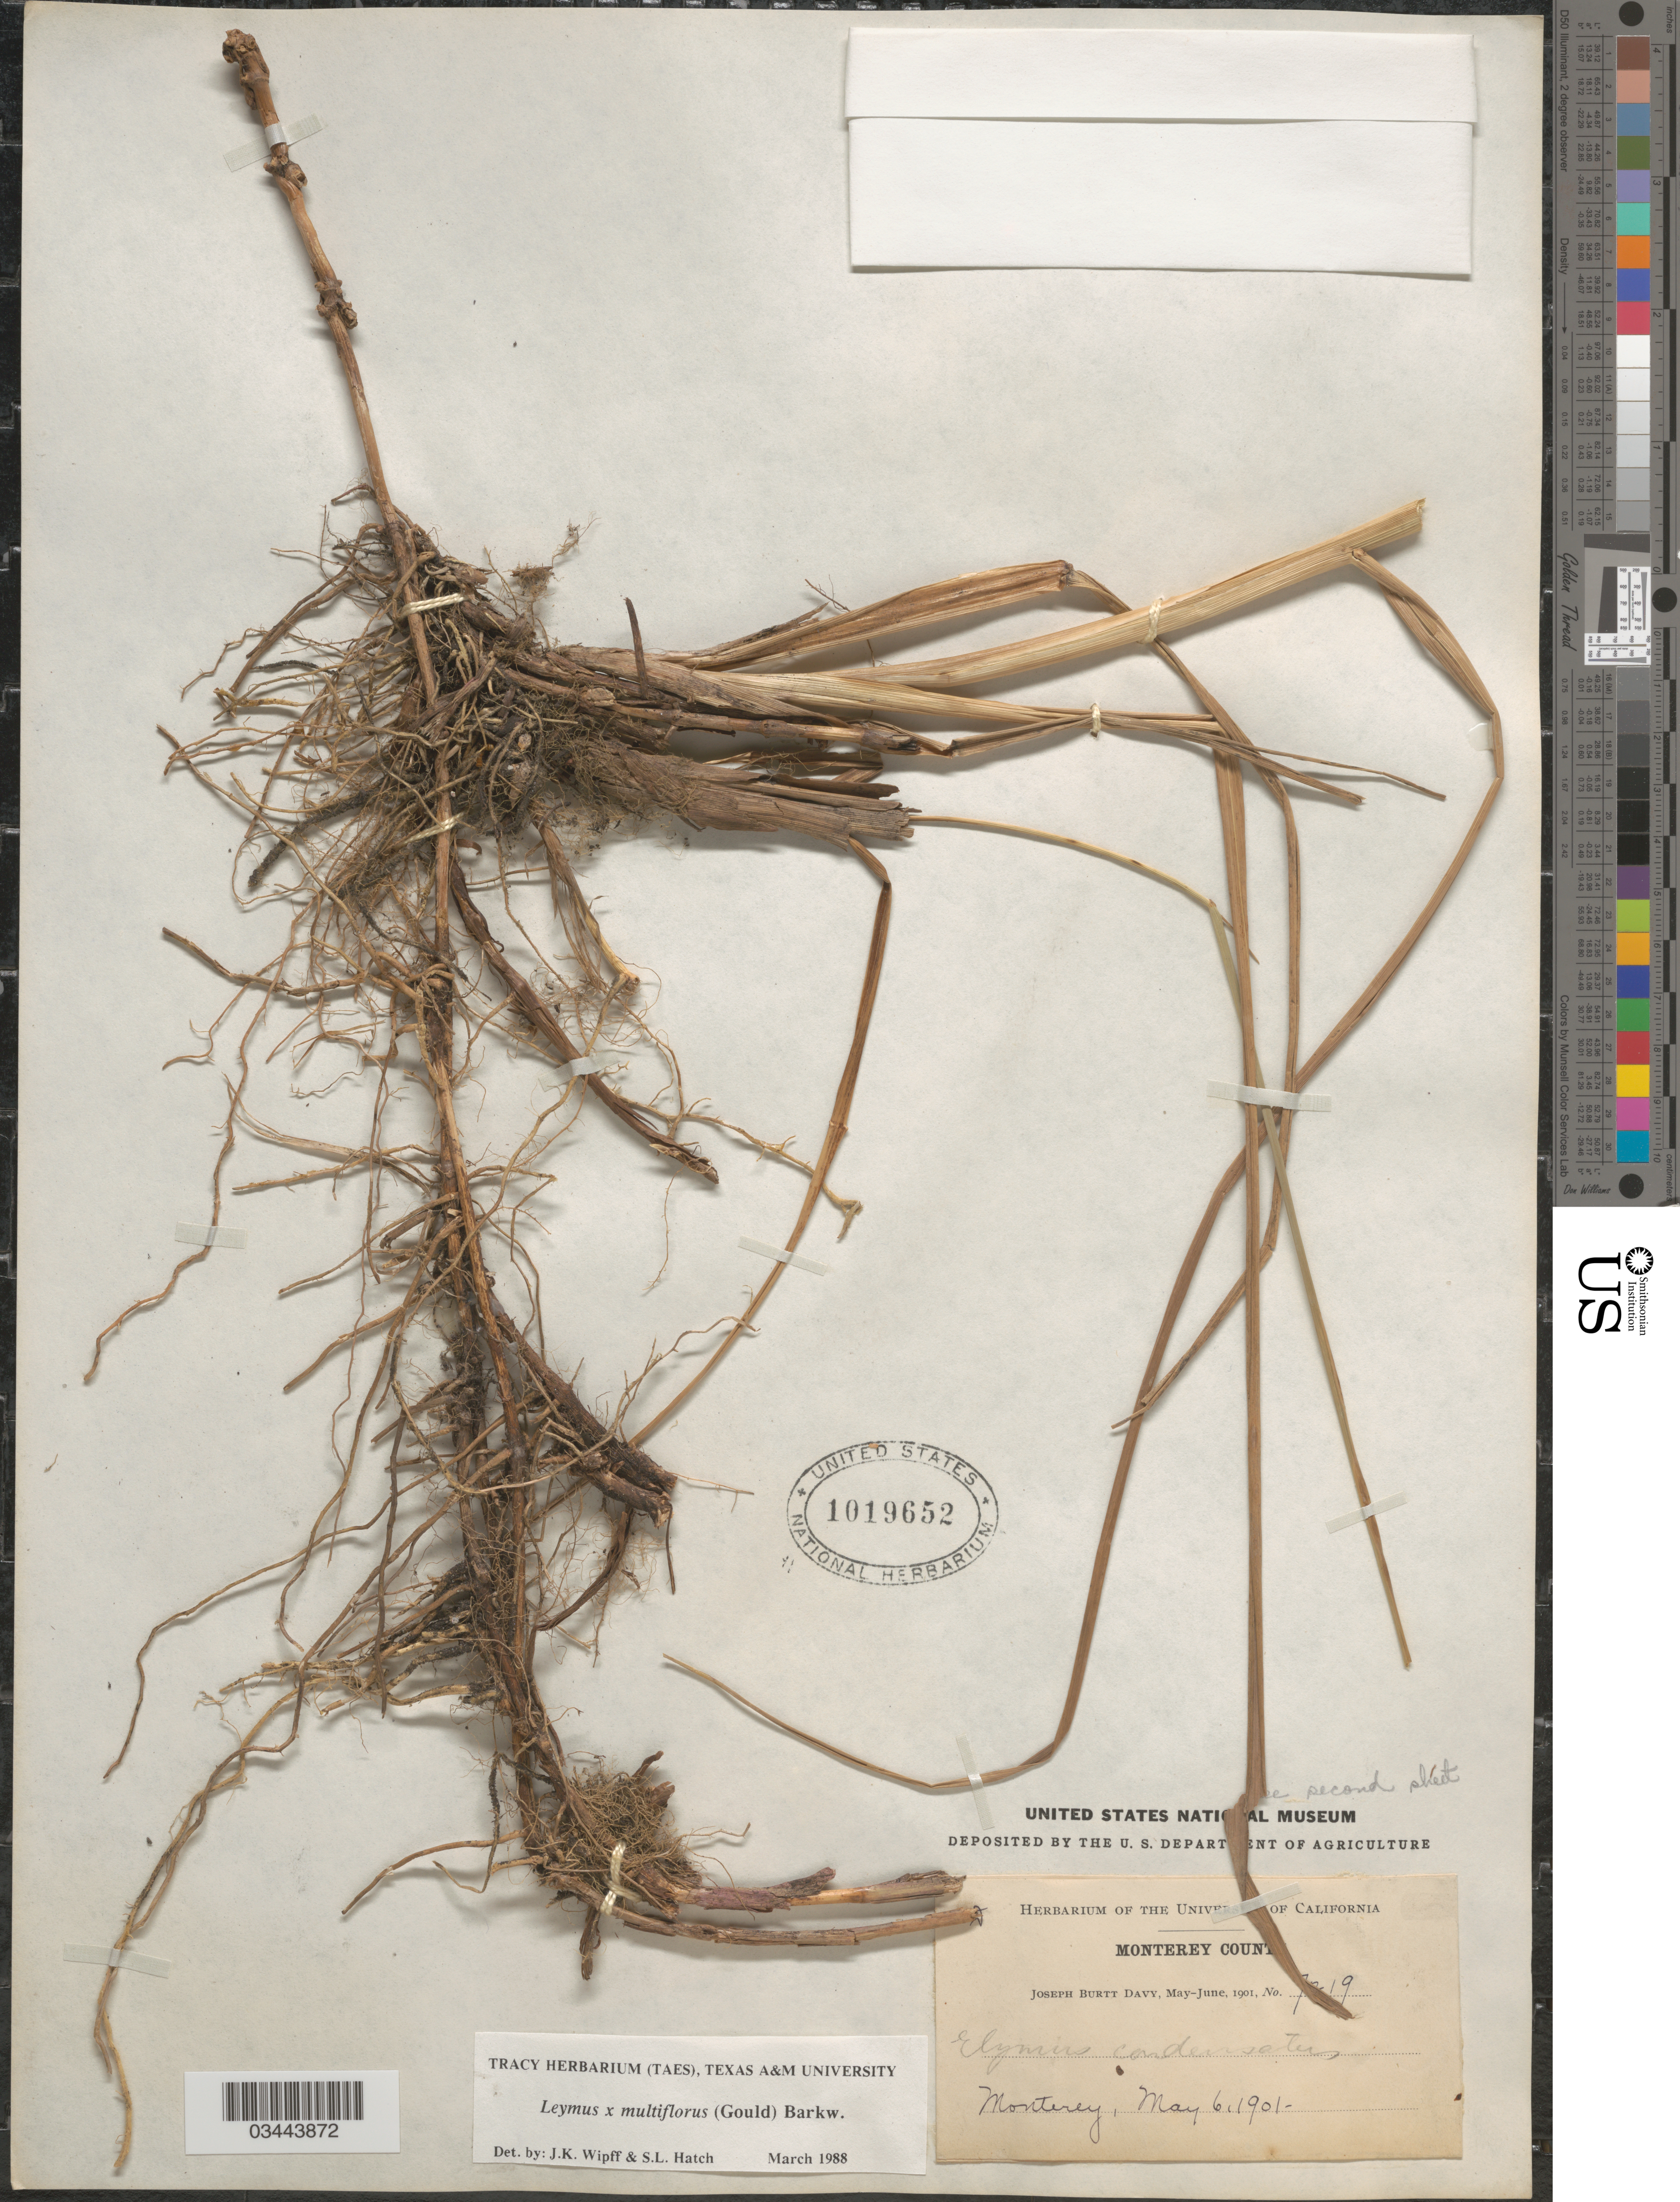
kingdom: Plantae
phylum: Tracheophyta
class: Liliopsida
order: Poales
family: Poaceae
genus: Leymus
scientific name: Leymus x multiflorus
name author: (Gould) Barkworth & R.J. Atkins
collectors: J. Burtt Davy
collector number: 7219*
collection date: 1901-05-06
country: United States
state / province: California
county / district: Monterey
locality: Monterey County. Monterey.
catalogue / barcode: US 1019652